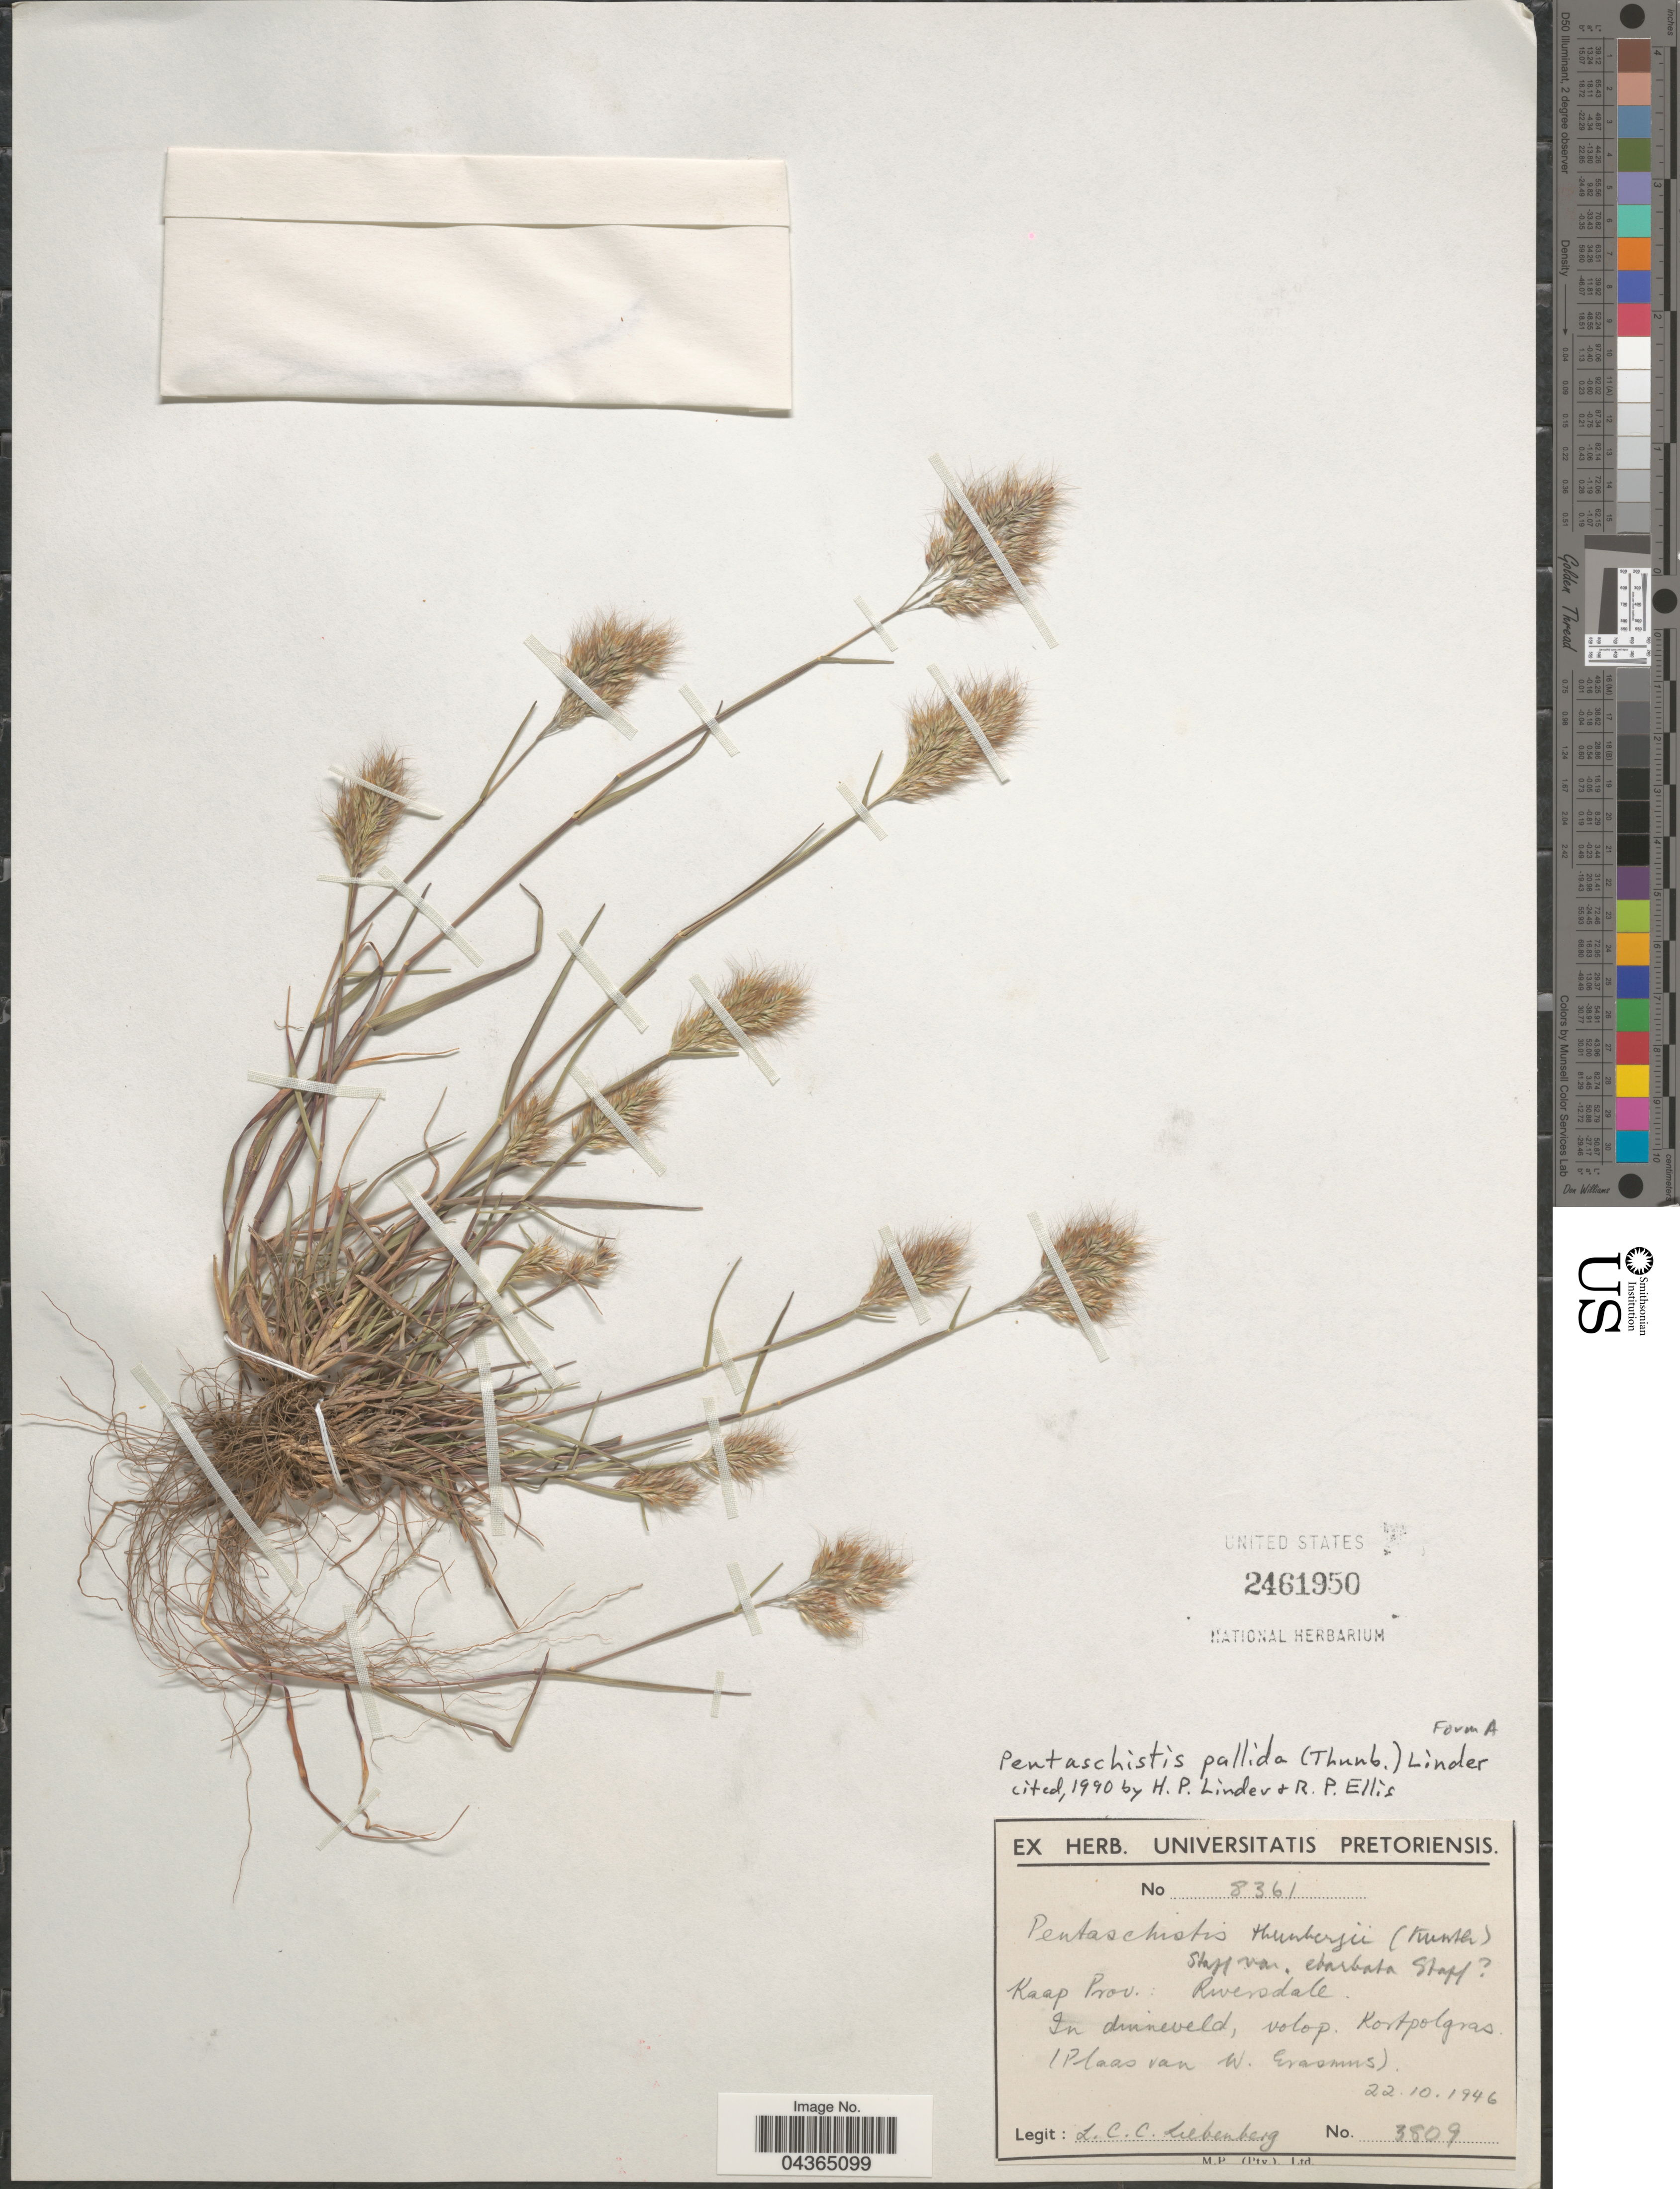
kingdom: Plantae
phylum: Tracheophyta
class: Liliopsida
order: Poales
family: Poaceae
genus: Pentameris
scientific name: Pentameris pallida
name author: (Thunb.) Galley & H.P. Linder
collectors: L. Liebenberg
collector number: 3809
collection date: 1946-10-22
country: South Africa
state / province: Western Cape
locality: Kaap Prov.: Riversdale. In duineveld.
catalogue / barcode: US 2461950